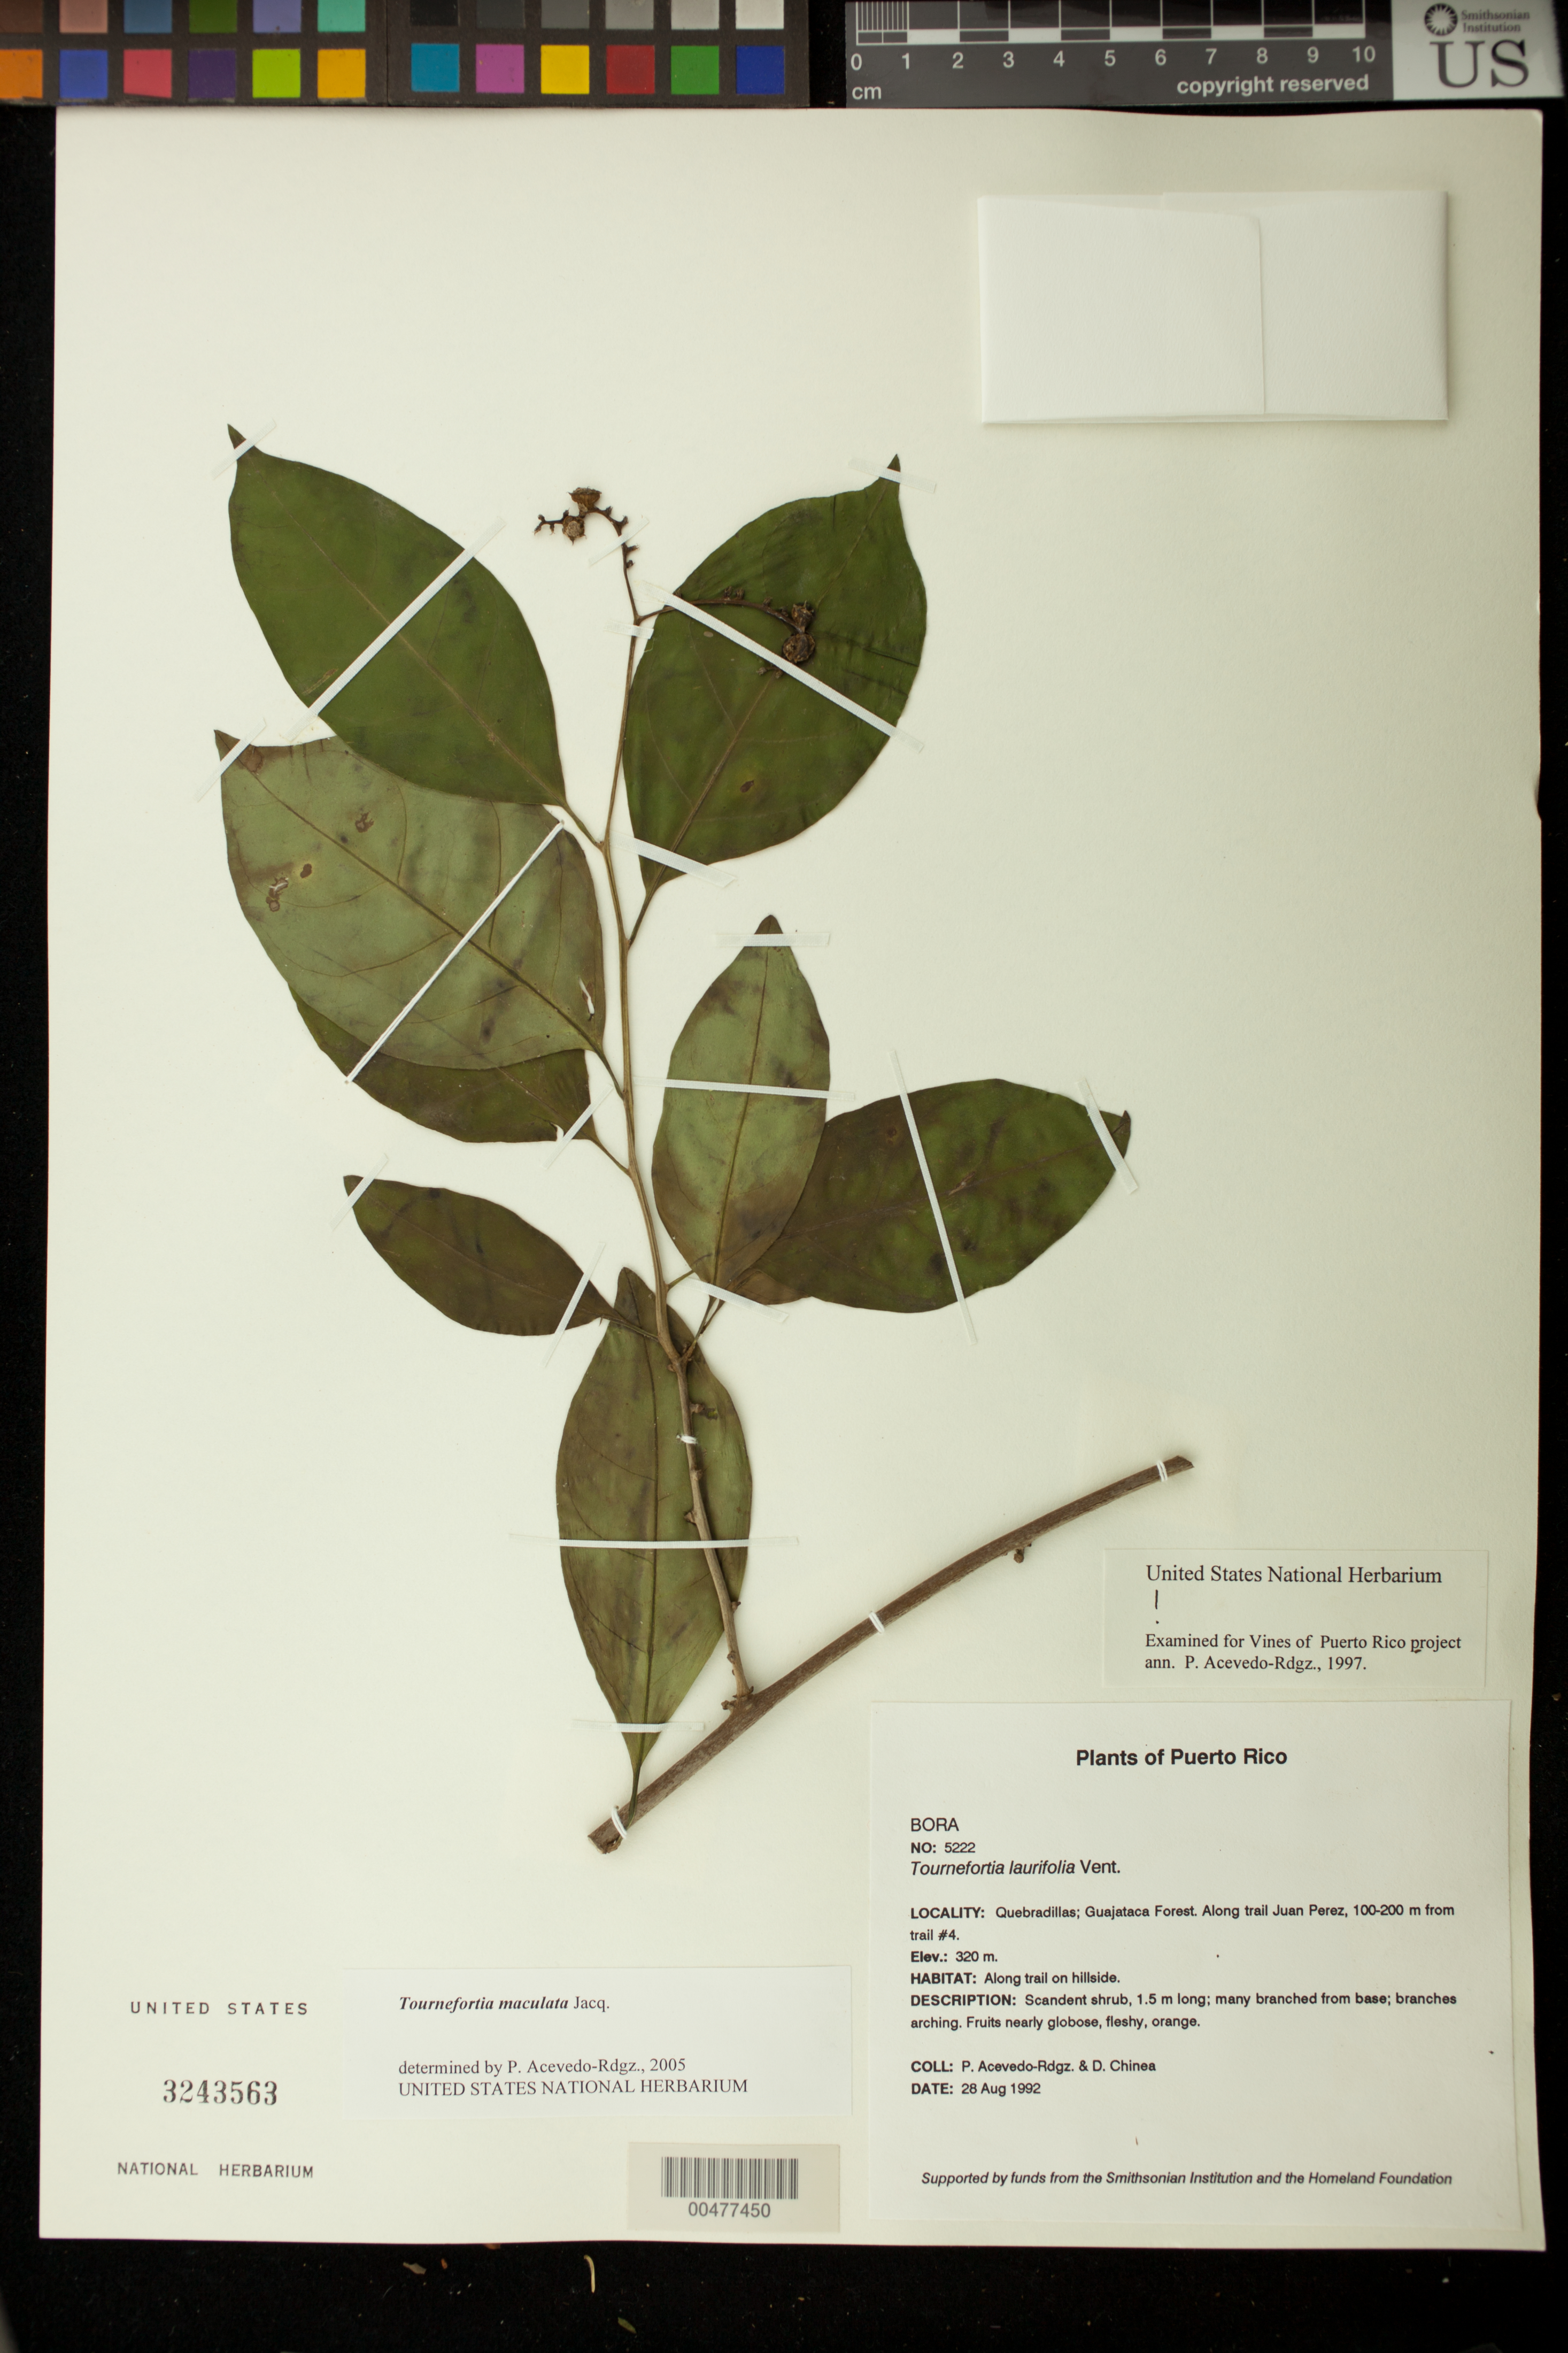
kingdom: Plantae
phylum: Tracheophyta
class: Magnoliopsida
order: Boraginales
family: Heliotropiaceae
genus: Myriopus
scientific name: Myriopus maculatus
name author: (Jacq.) Feuillet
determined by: Feuillet, C.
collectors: P. Acevedo-Rodr. & D. Chinea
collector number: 5222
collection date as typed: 28 Aug 1992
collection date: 1992-08-28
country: Puerto Rico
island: Puerto Rico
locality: Quebradillas; Guajataca Forest, along trail Juan Perez, 100-200 m from trail #4. Along trail on hillside.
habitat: Along trail on hillside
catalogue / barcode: US 3243563